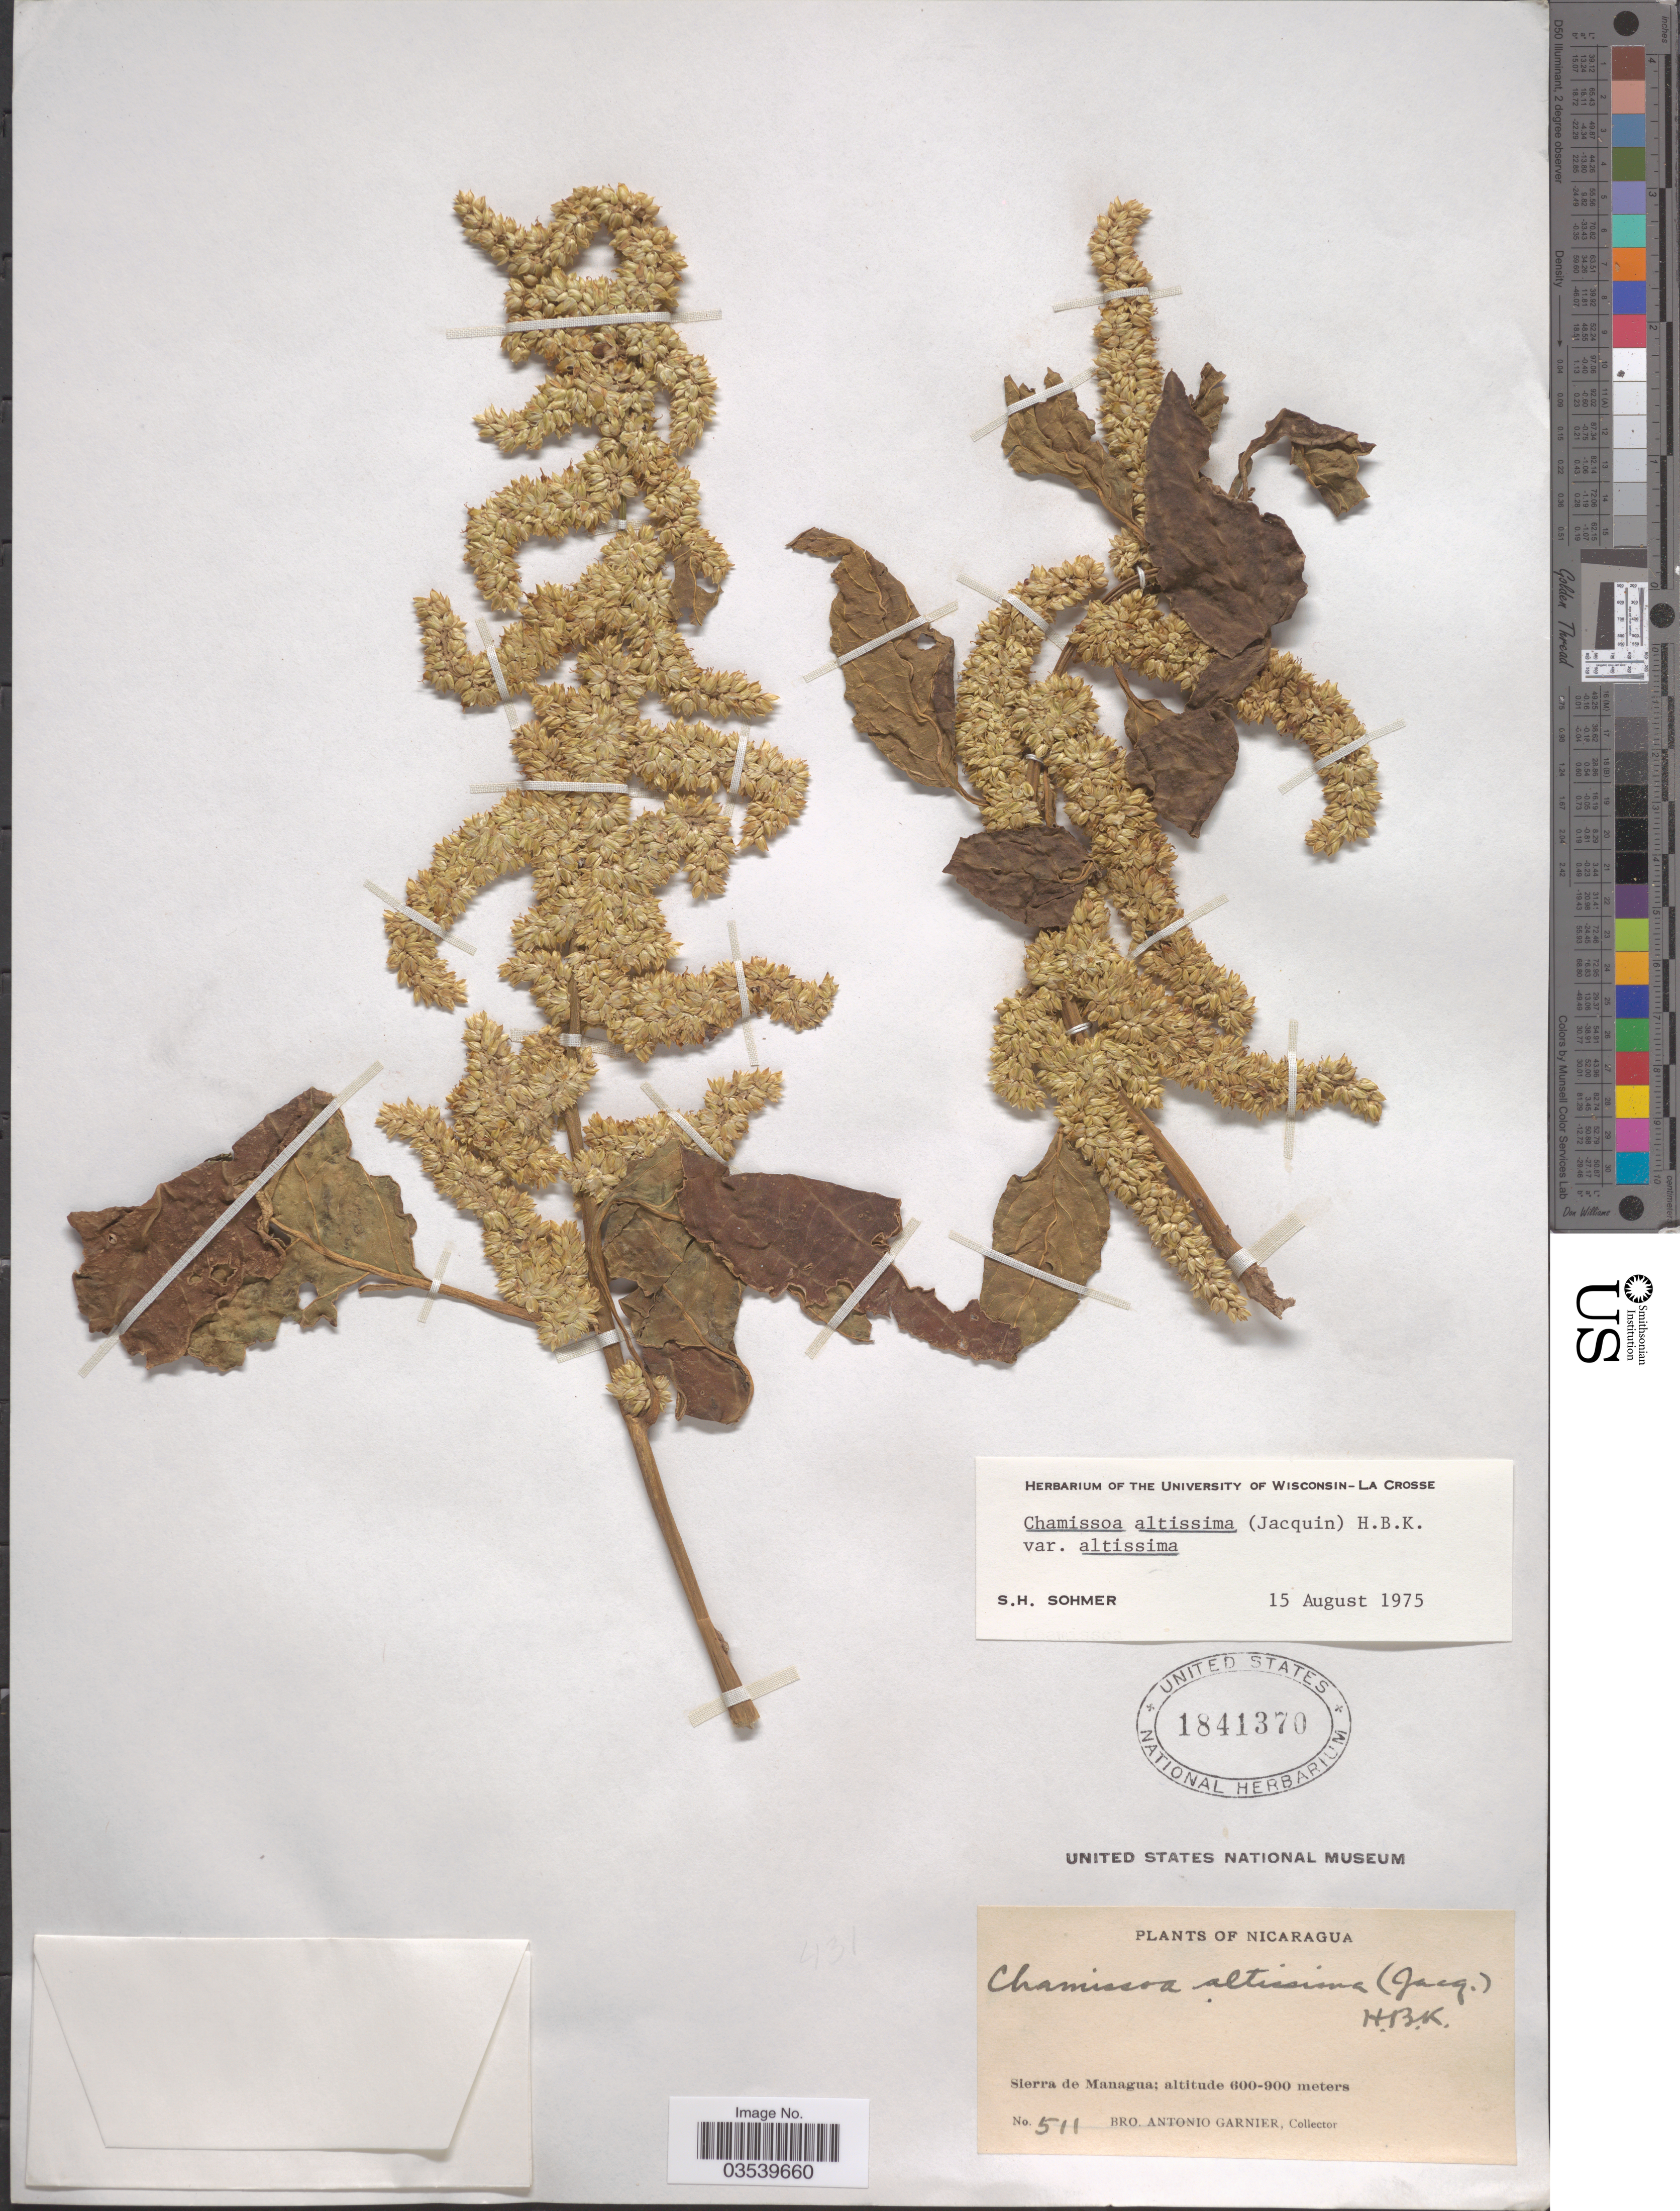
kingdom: Plantae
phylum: Tracheophyta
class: Magnoliopsida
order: Caryophyllales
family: Amaranthaceae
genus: Chamissoa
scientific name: Chamissoa altissima var. altissima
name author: (Jacq.) Kunth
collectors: Bro. A. Garnier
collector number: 511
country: Nicaragua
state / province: Managua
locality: Sierra de Managua.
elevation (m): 600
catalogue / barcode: US 1841370